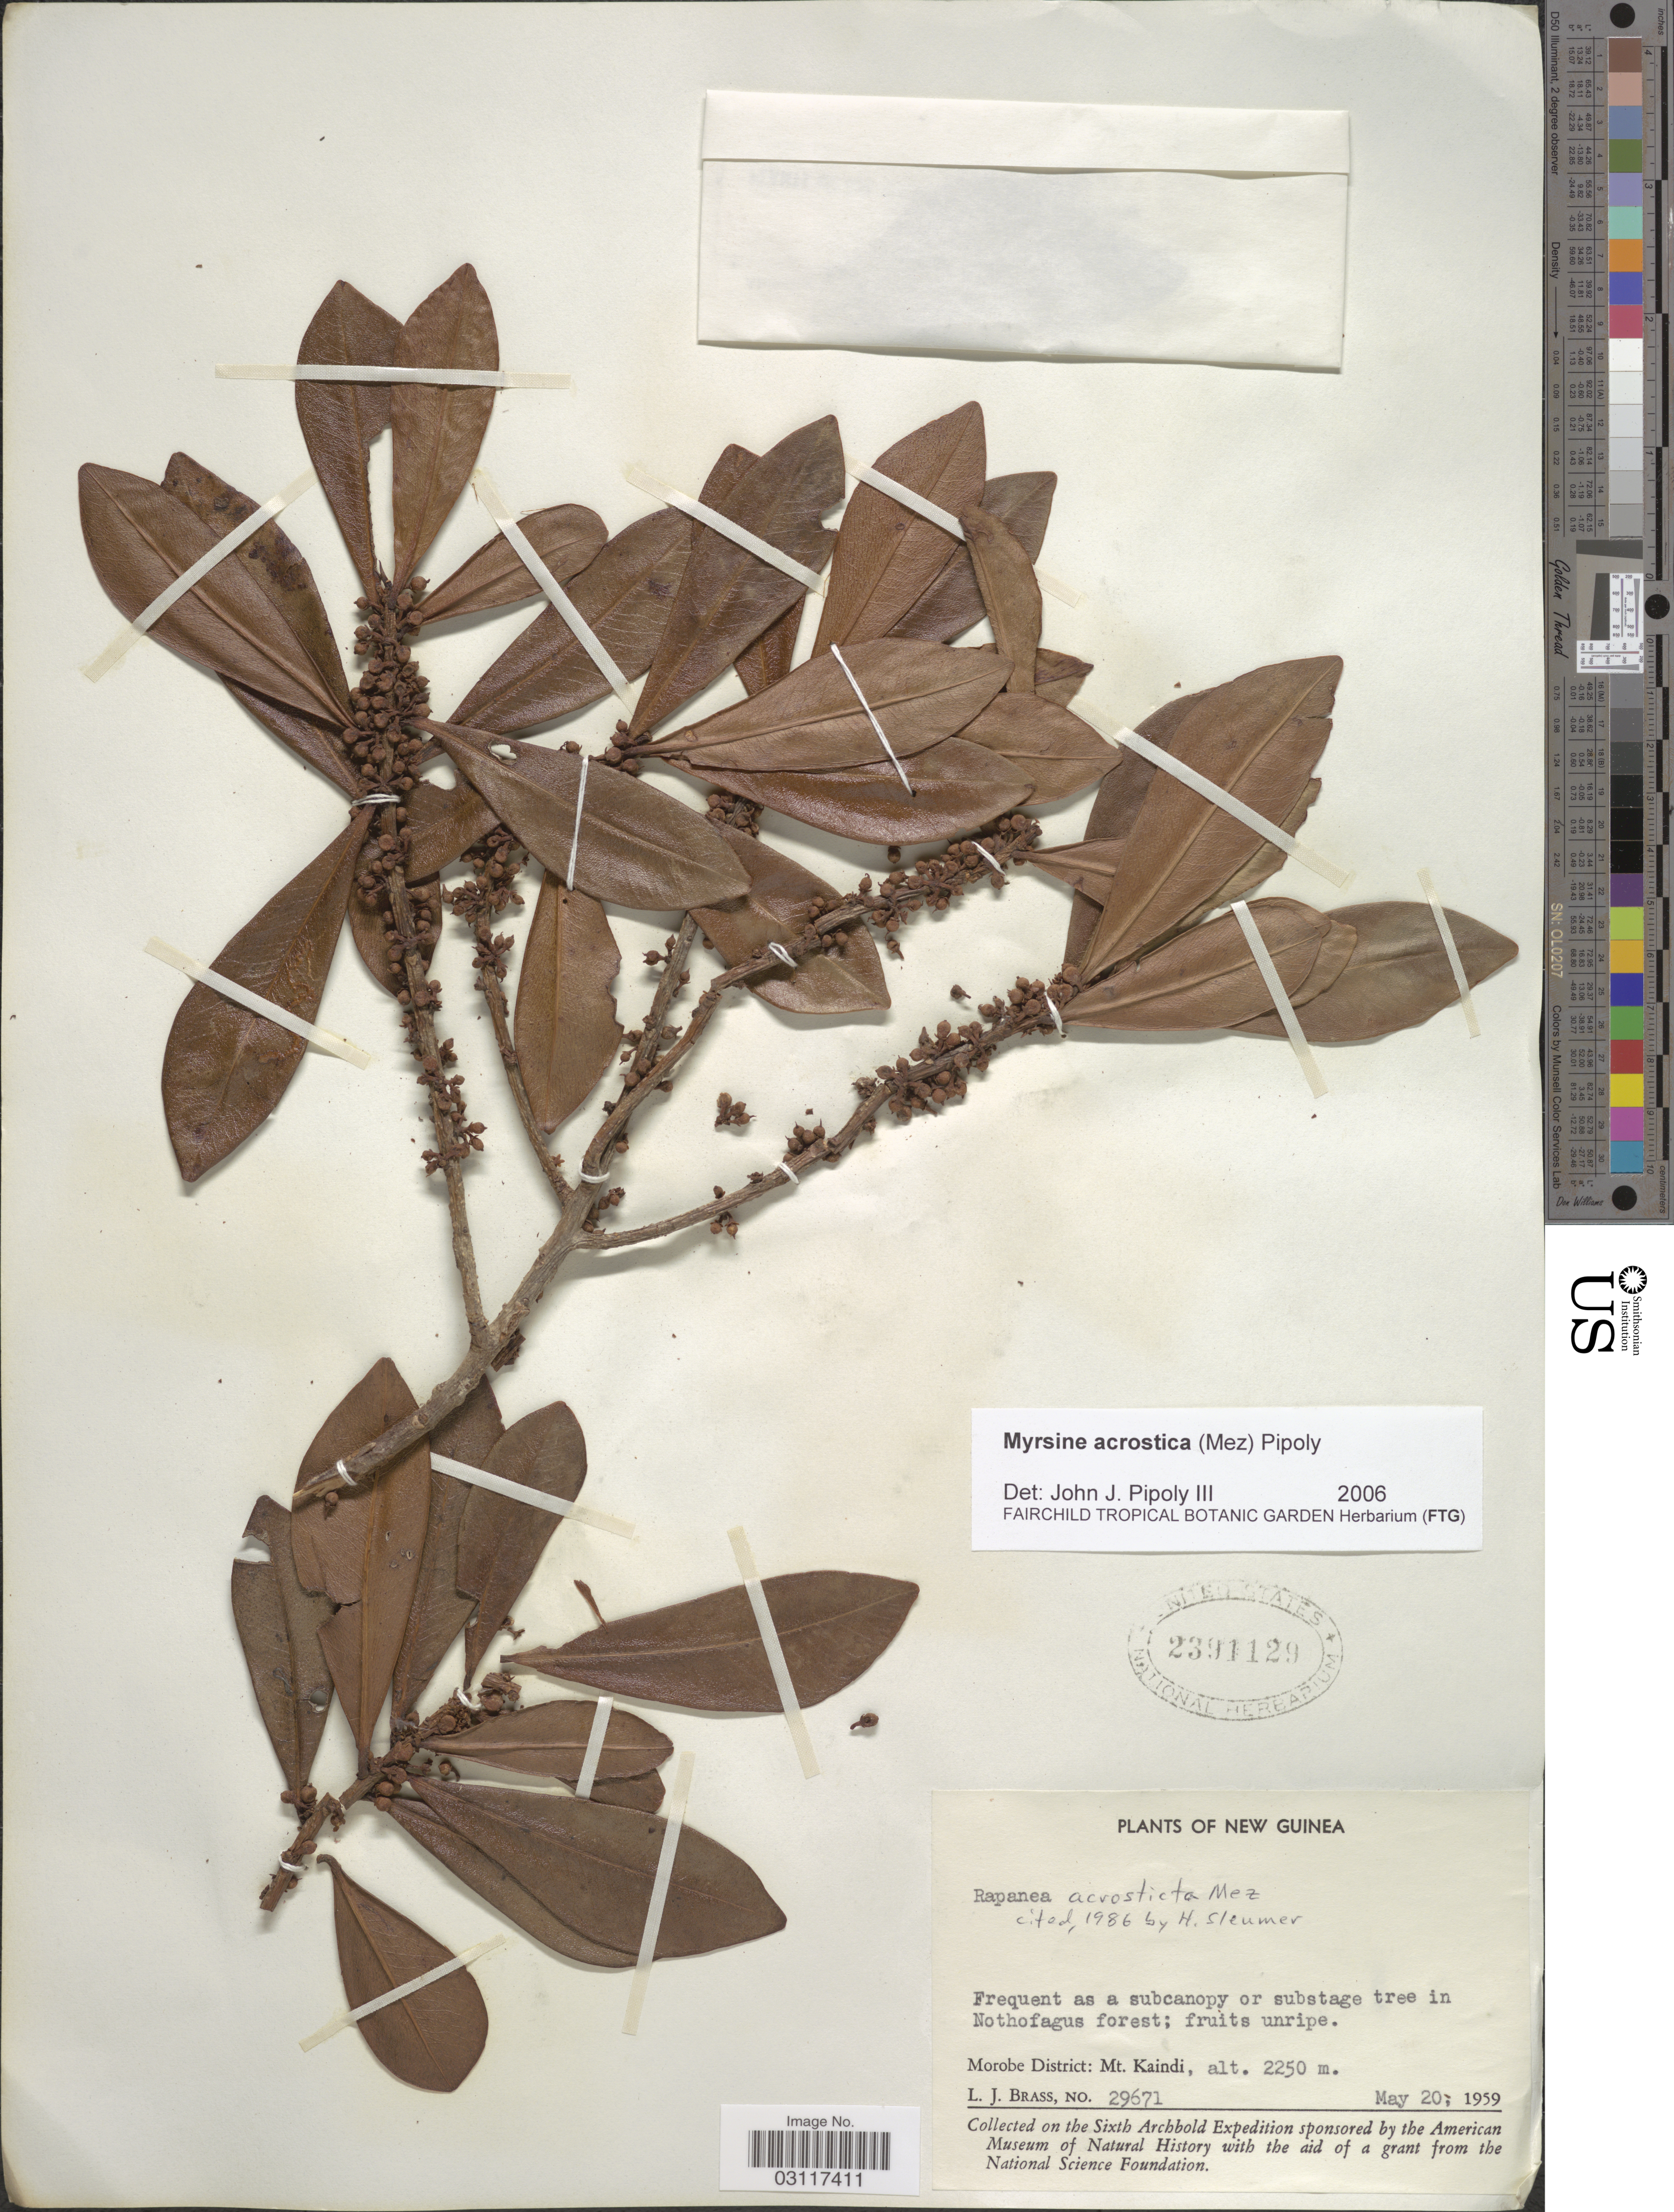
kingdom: Plantae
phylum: Tracheophyta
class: Magnoliopsida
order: Ericales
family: Primulaceae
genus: Myrsine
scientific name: Myrsine acrosticta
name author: (Mez) Pipoly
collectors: L. J. Brass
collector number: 29671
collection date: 1959-05-20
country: Papua New Guinea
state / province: Morobe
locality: New Guinea, Morobe District: Mt. Kaindi.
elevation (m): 2250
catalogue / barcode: US 2391129